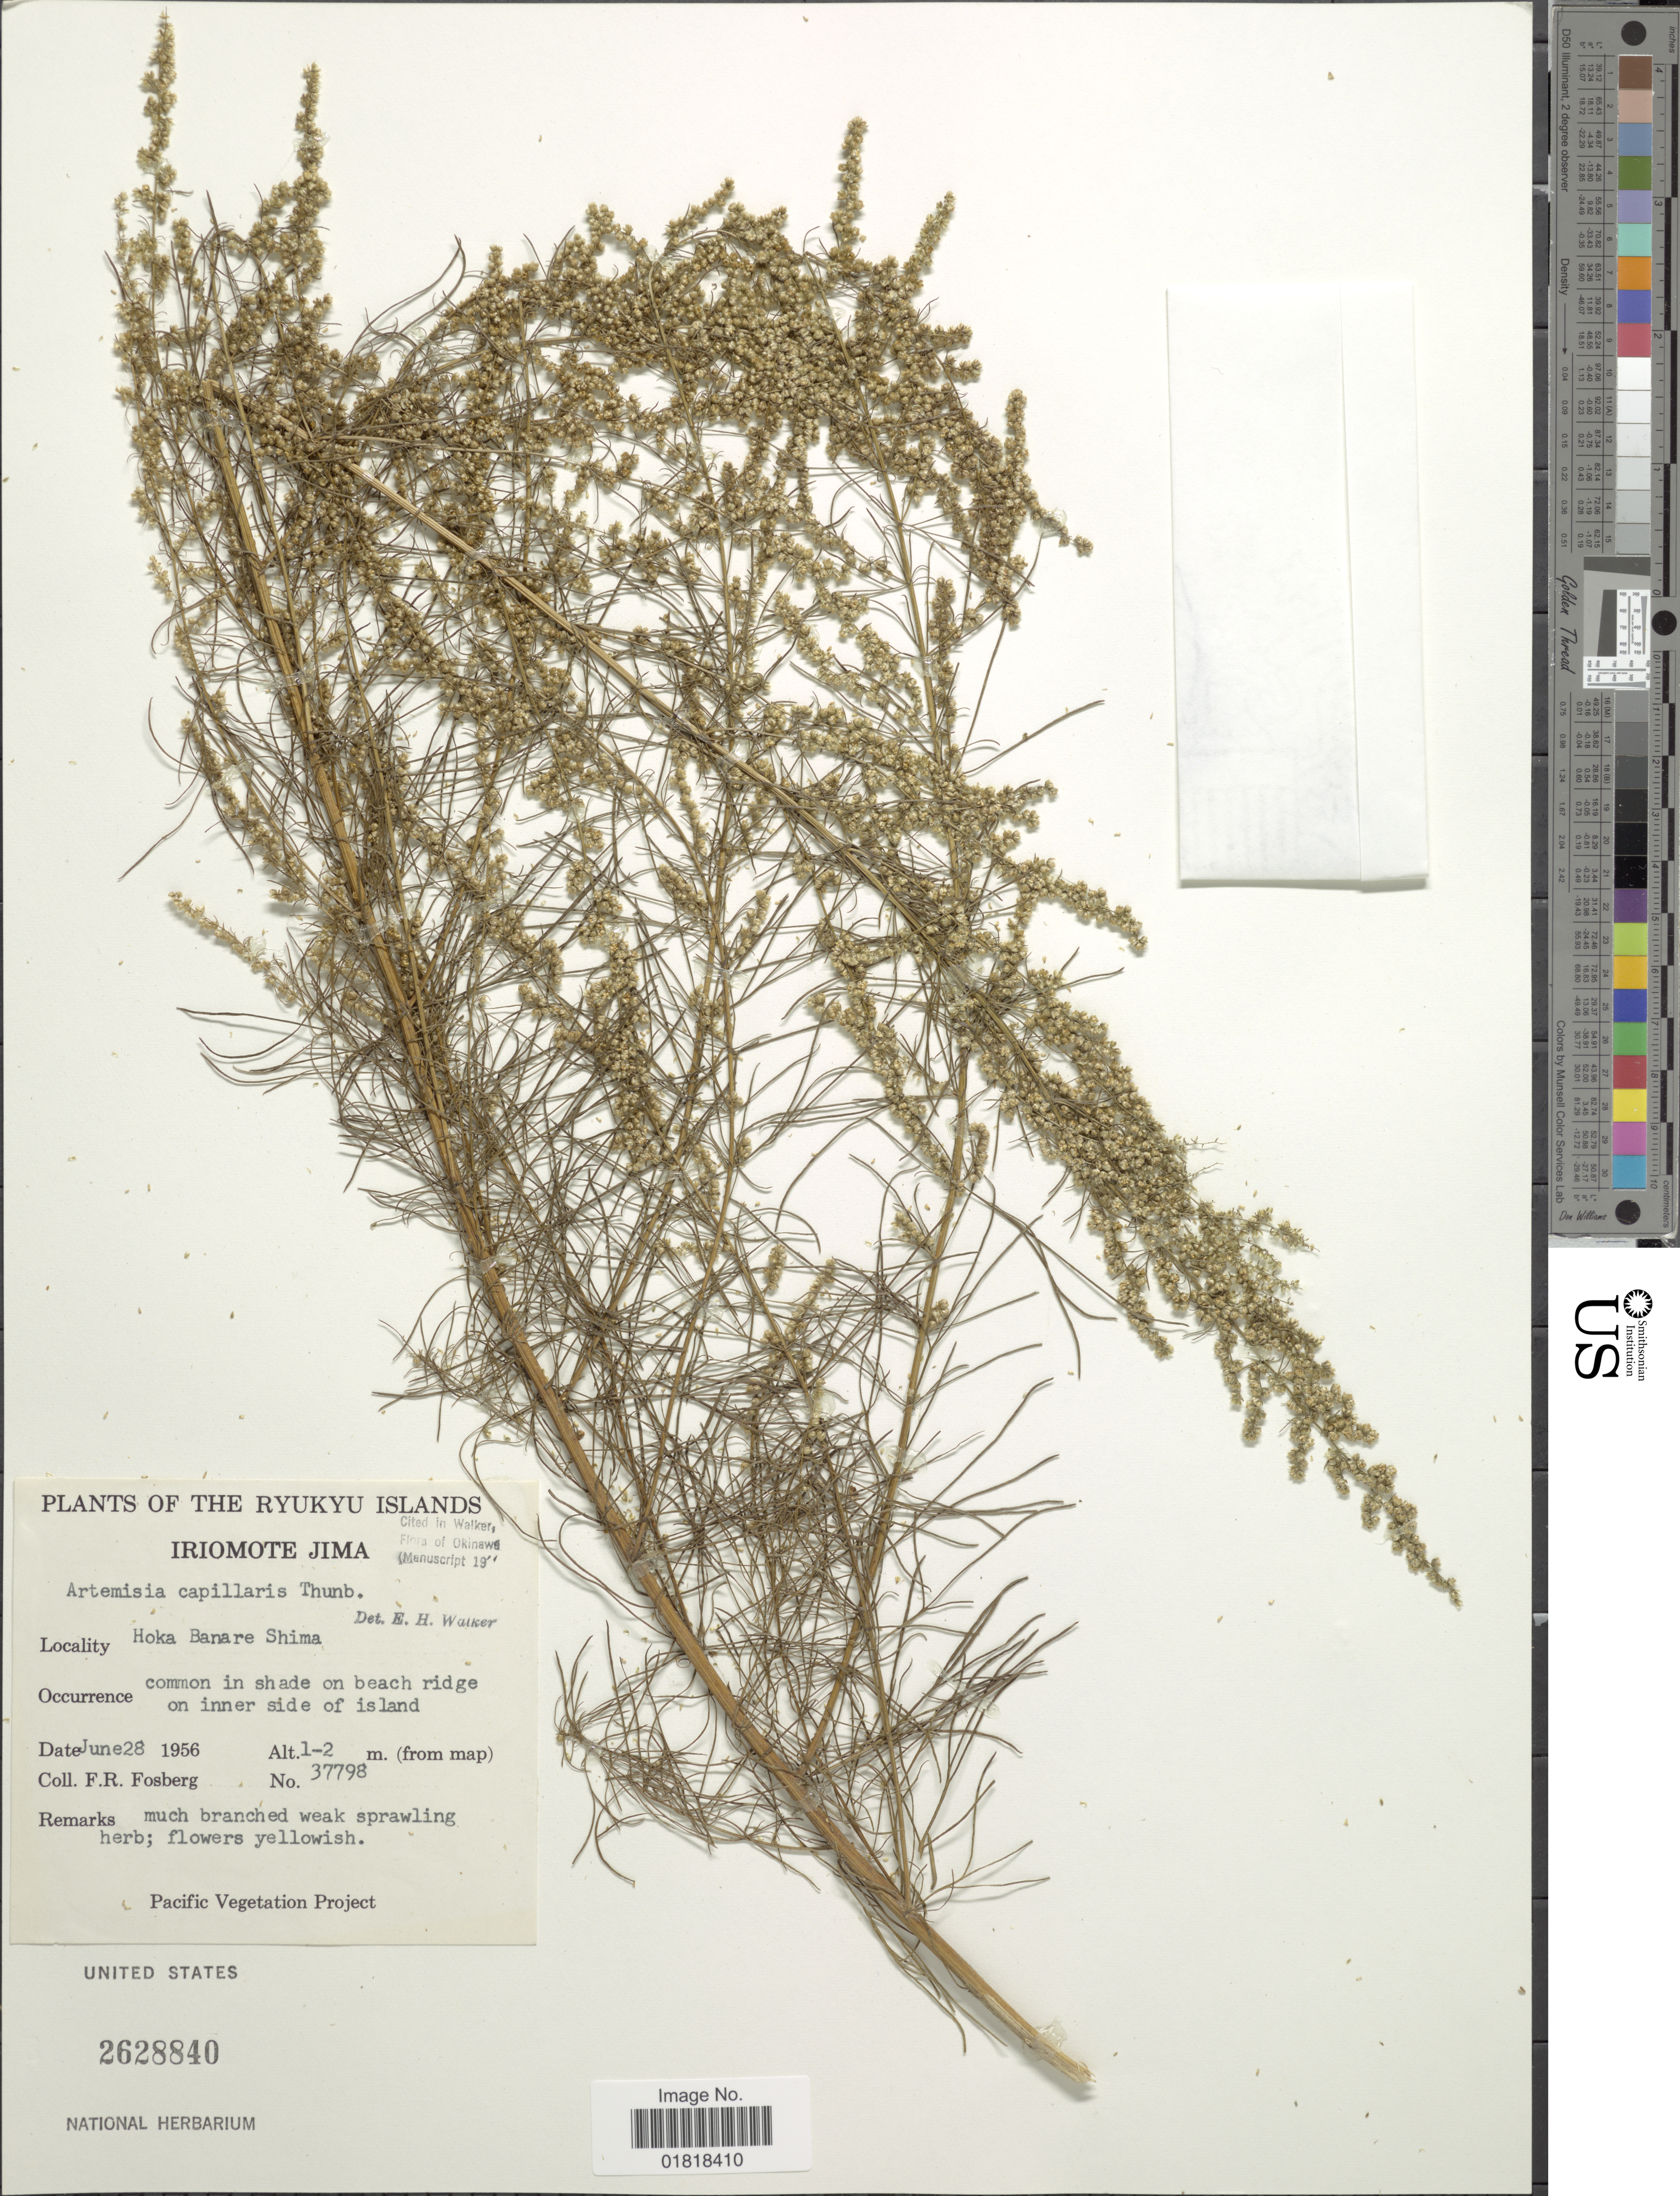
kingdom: Plantae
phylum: Tracheophyta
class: Magnoliopsida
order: Asterales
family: Asteraceae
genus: Artemisia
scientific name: Artemisia capillaris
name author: Thunb.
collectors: F. R. Fosberg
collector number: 37798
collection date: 1956-06-28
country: Japan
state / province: Okinawa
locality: The Ryukyu Islands, Iriomote Jima, Hoka Banare Shima, common in shade on beach ridge on inner side of island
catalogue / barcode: US 2628840